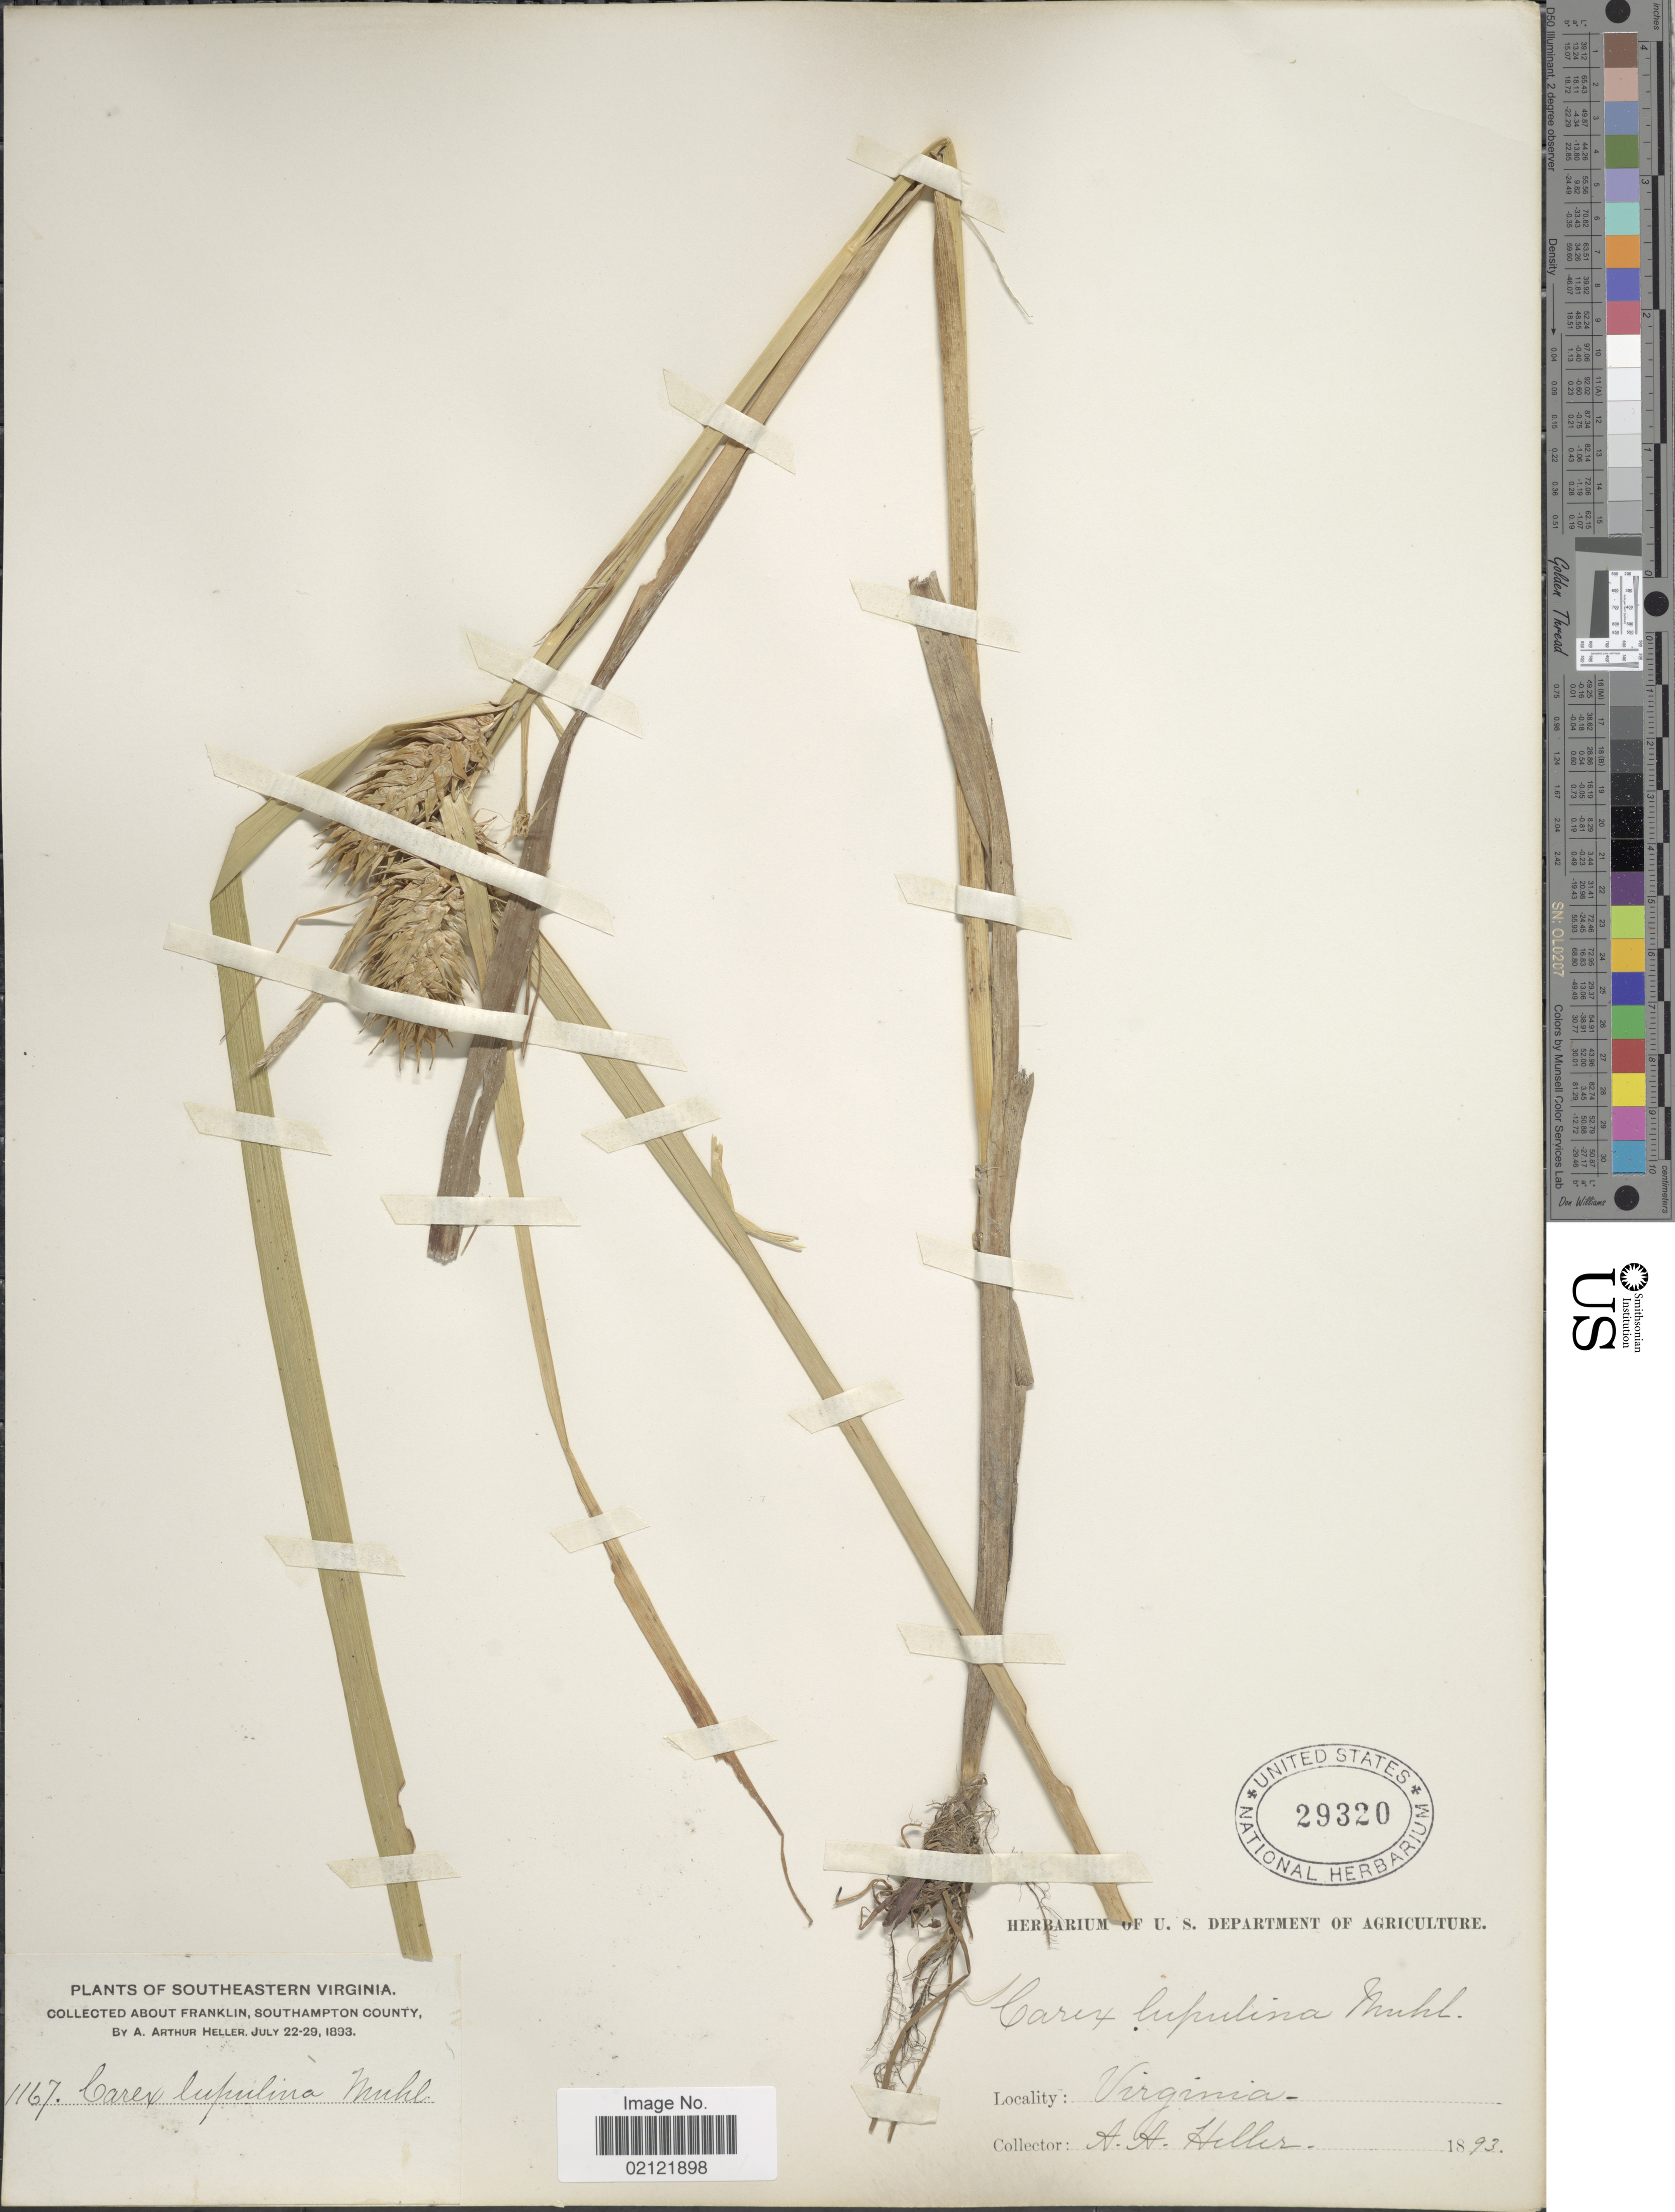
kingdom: Plantae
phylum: Tracheophyta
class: Liliopsida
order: Poales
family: Cyperaceae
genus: Carex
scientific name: Carex lupulina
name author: Muhl. ex Willd.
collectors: A. A. Heller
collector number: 1167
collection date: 1893-07-22/1893-07-29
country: United States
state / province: Virginia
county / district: Southampton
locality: Southeastern Virginia. About Franklin, Southampton County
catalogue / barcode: US 29320